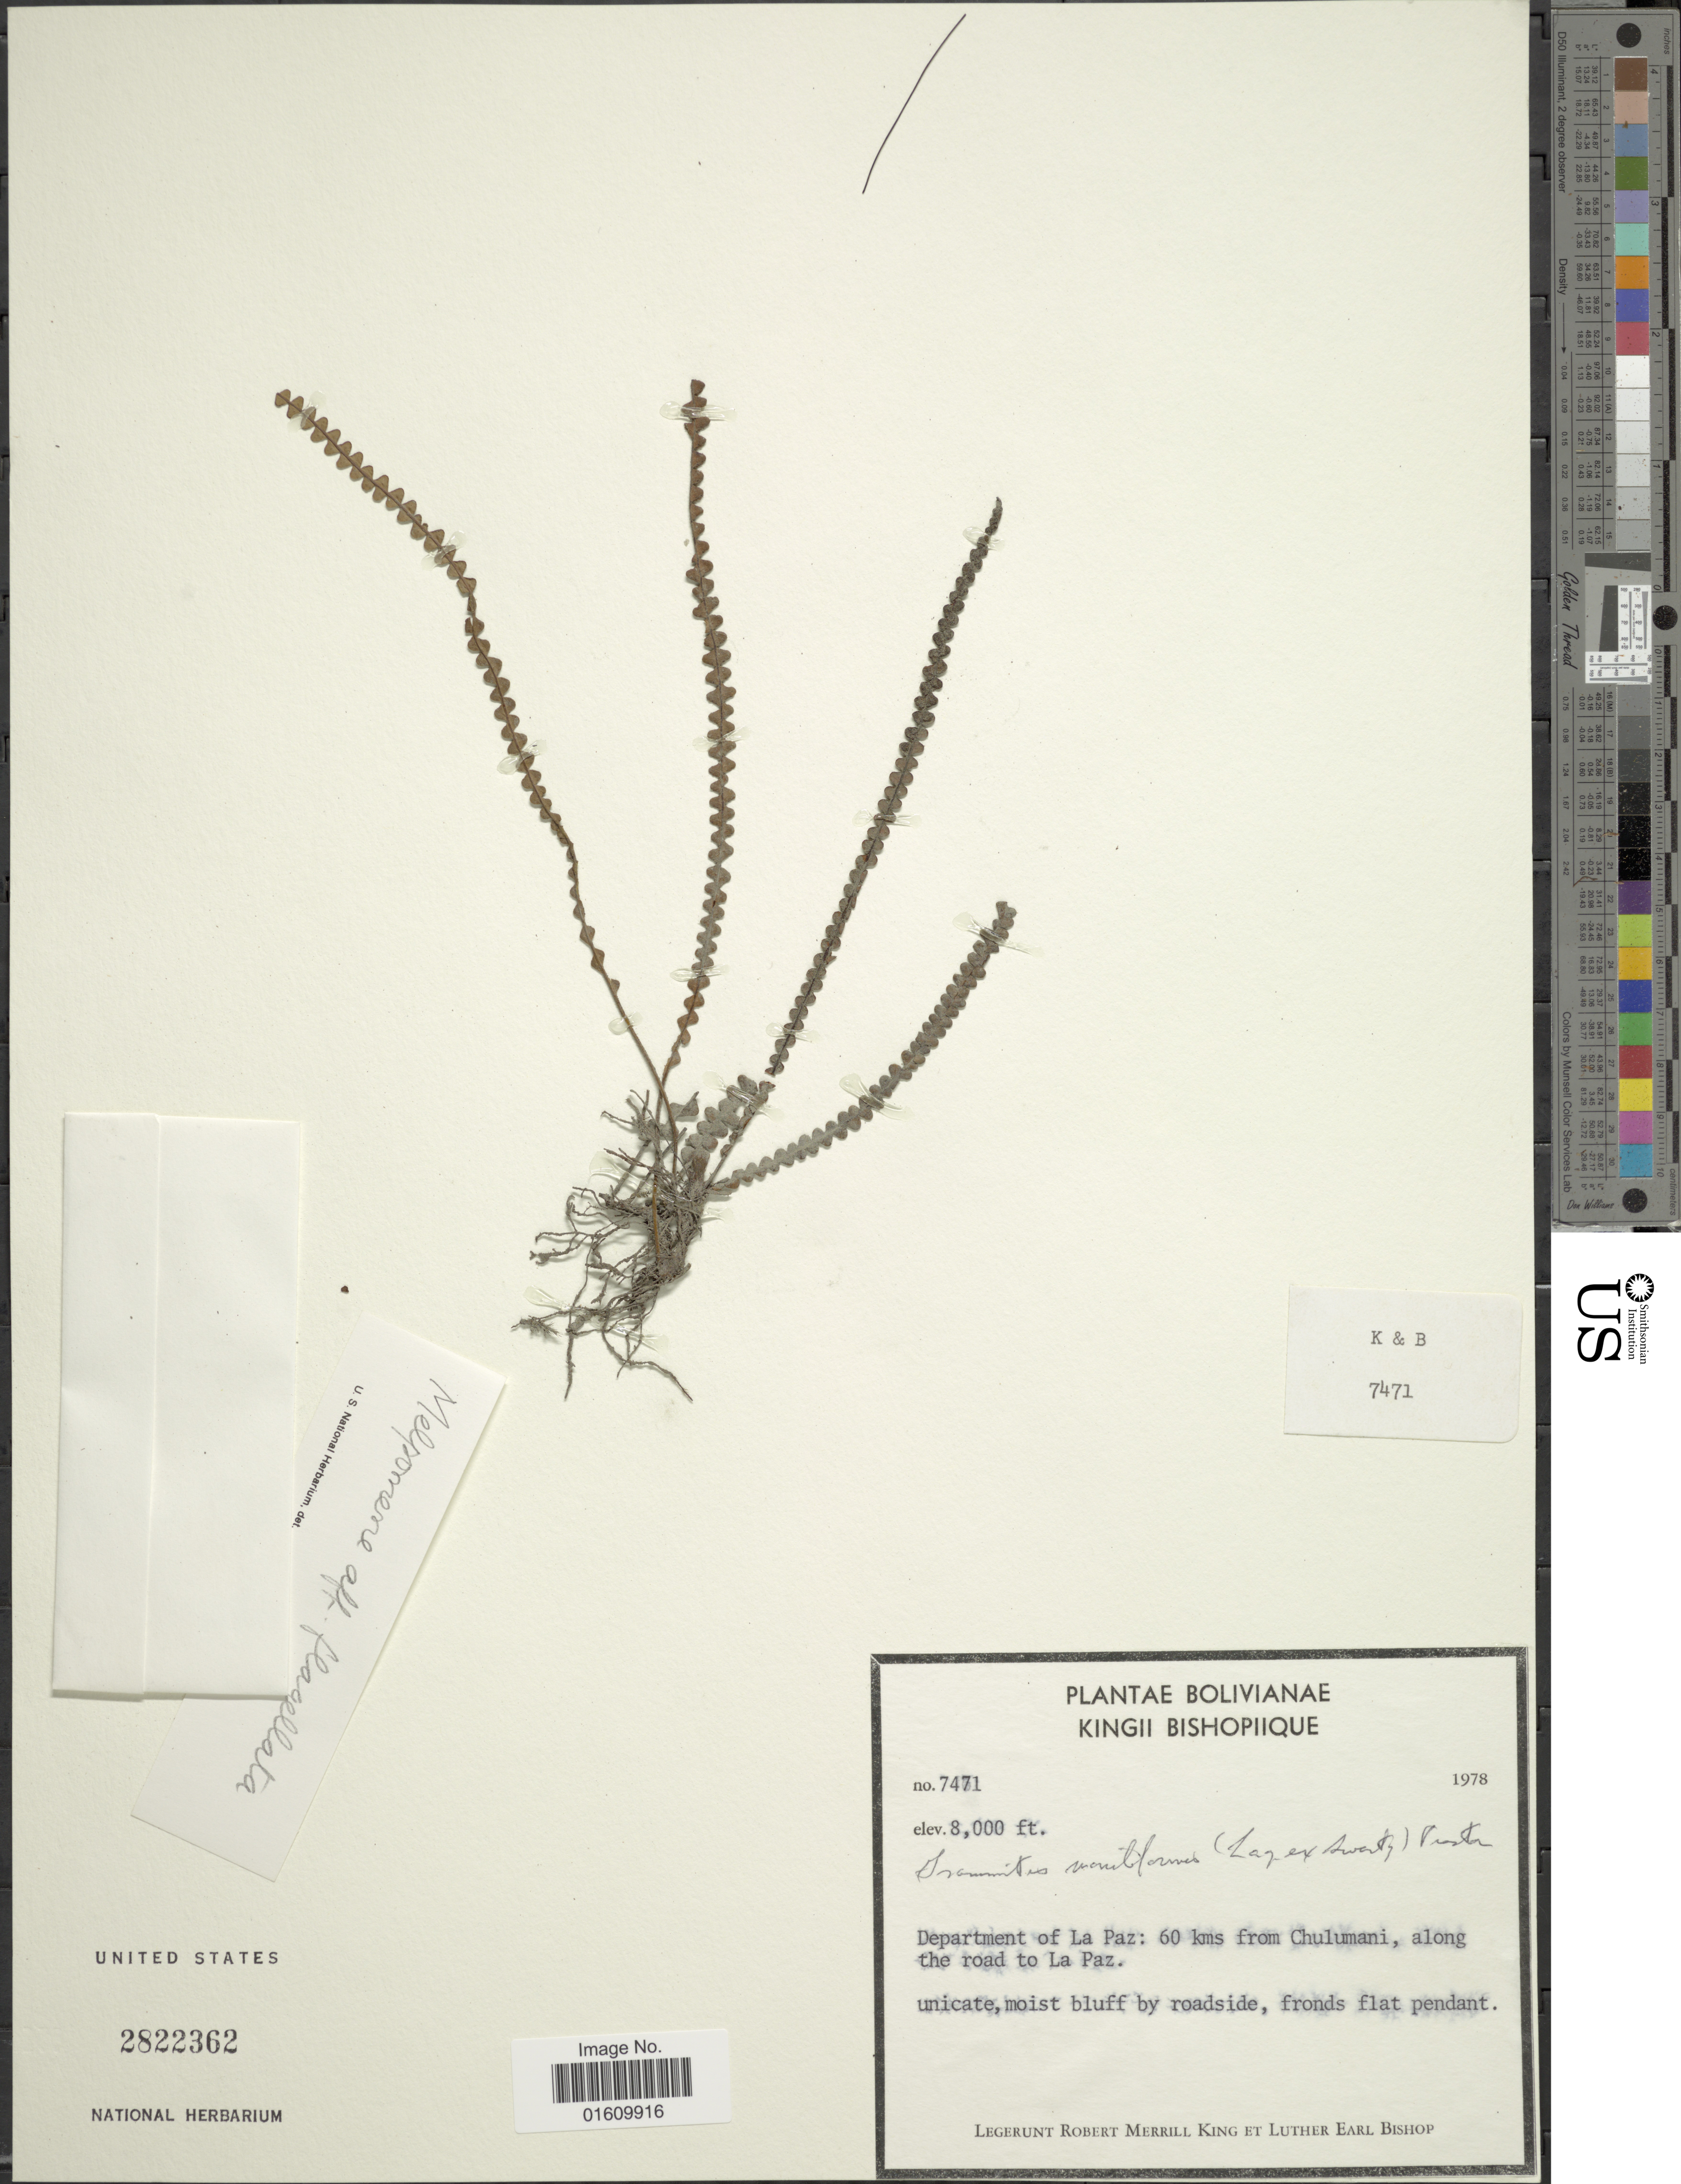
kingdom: Plantae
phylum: Tracheophyta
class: Polypodiopsida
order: Polypodiales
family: Polypodiaceae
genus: Melpomene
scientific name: Melpomene flagellata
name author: Lehnert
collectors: L. R. M. King & L. E. Bishop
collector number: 7471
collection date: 1978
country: Bolivia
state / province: La Paz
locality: Departement of La Paz: 60 kms from Chulumani, along the road to La Paz.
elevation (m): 2438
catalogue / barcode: US 2822362